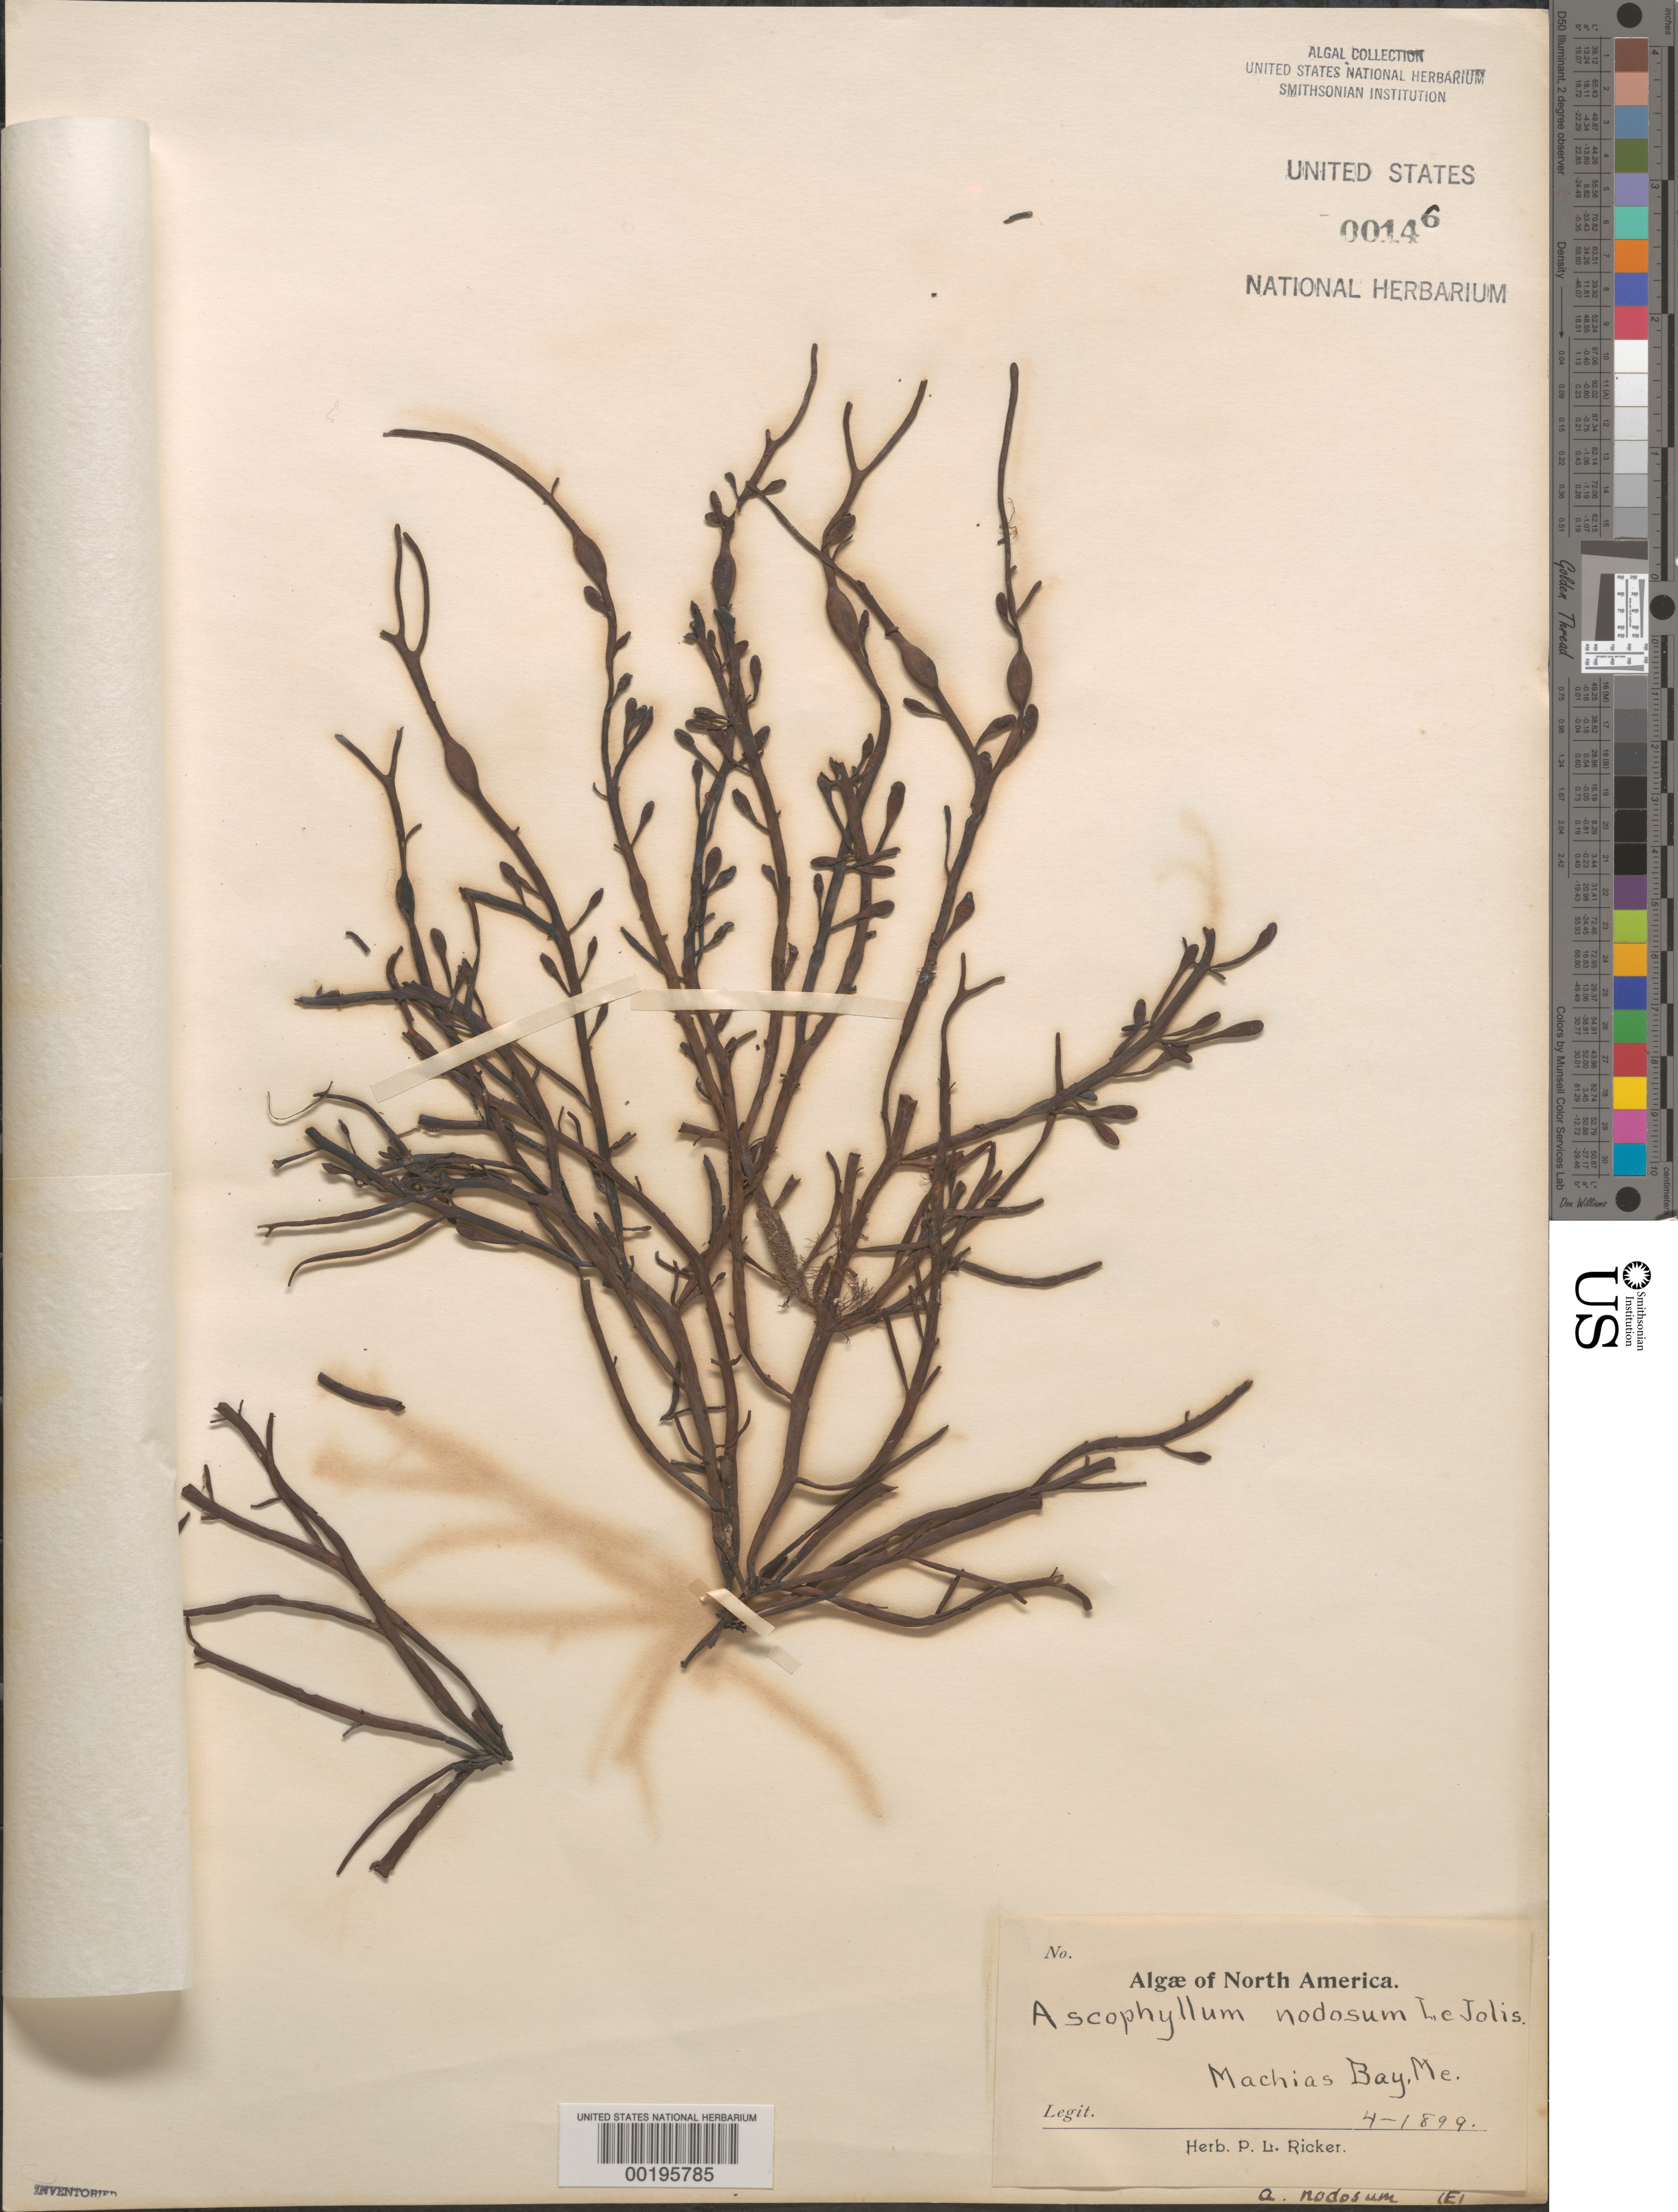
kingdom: Chromista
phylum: Ochrophyta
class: Phaeophyceae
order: Fucales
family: Fucaceae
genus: Ascophyllum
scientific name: Ascophyllum nodosum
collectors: ex herb. P. L. Ricker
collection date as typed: Apr 1899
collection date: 1899-04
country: United States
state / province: Maine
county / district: Washington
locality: Machias Bay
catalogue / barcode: US 146